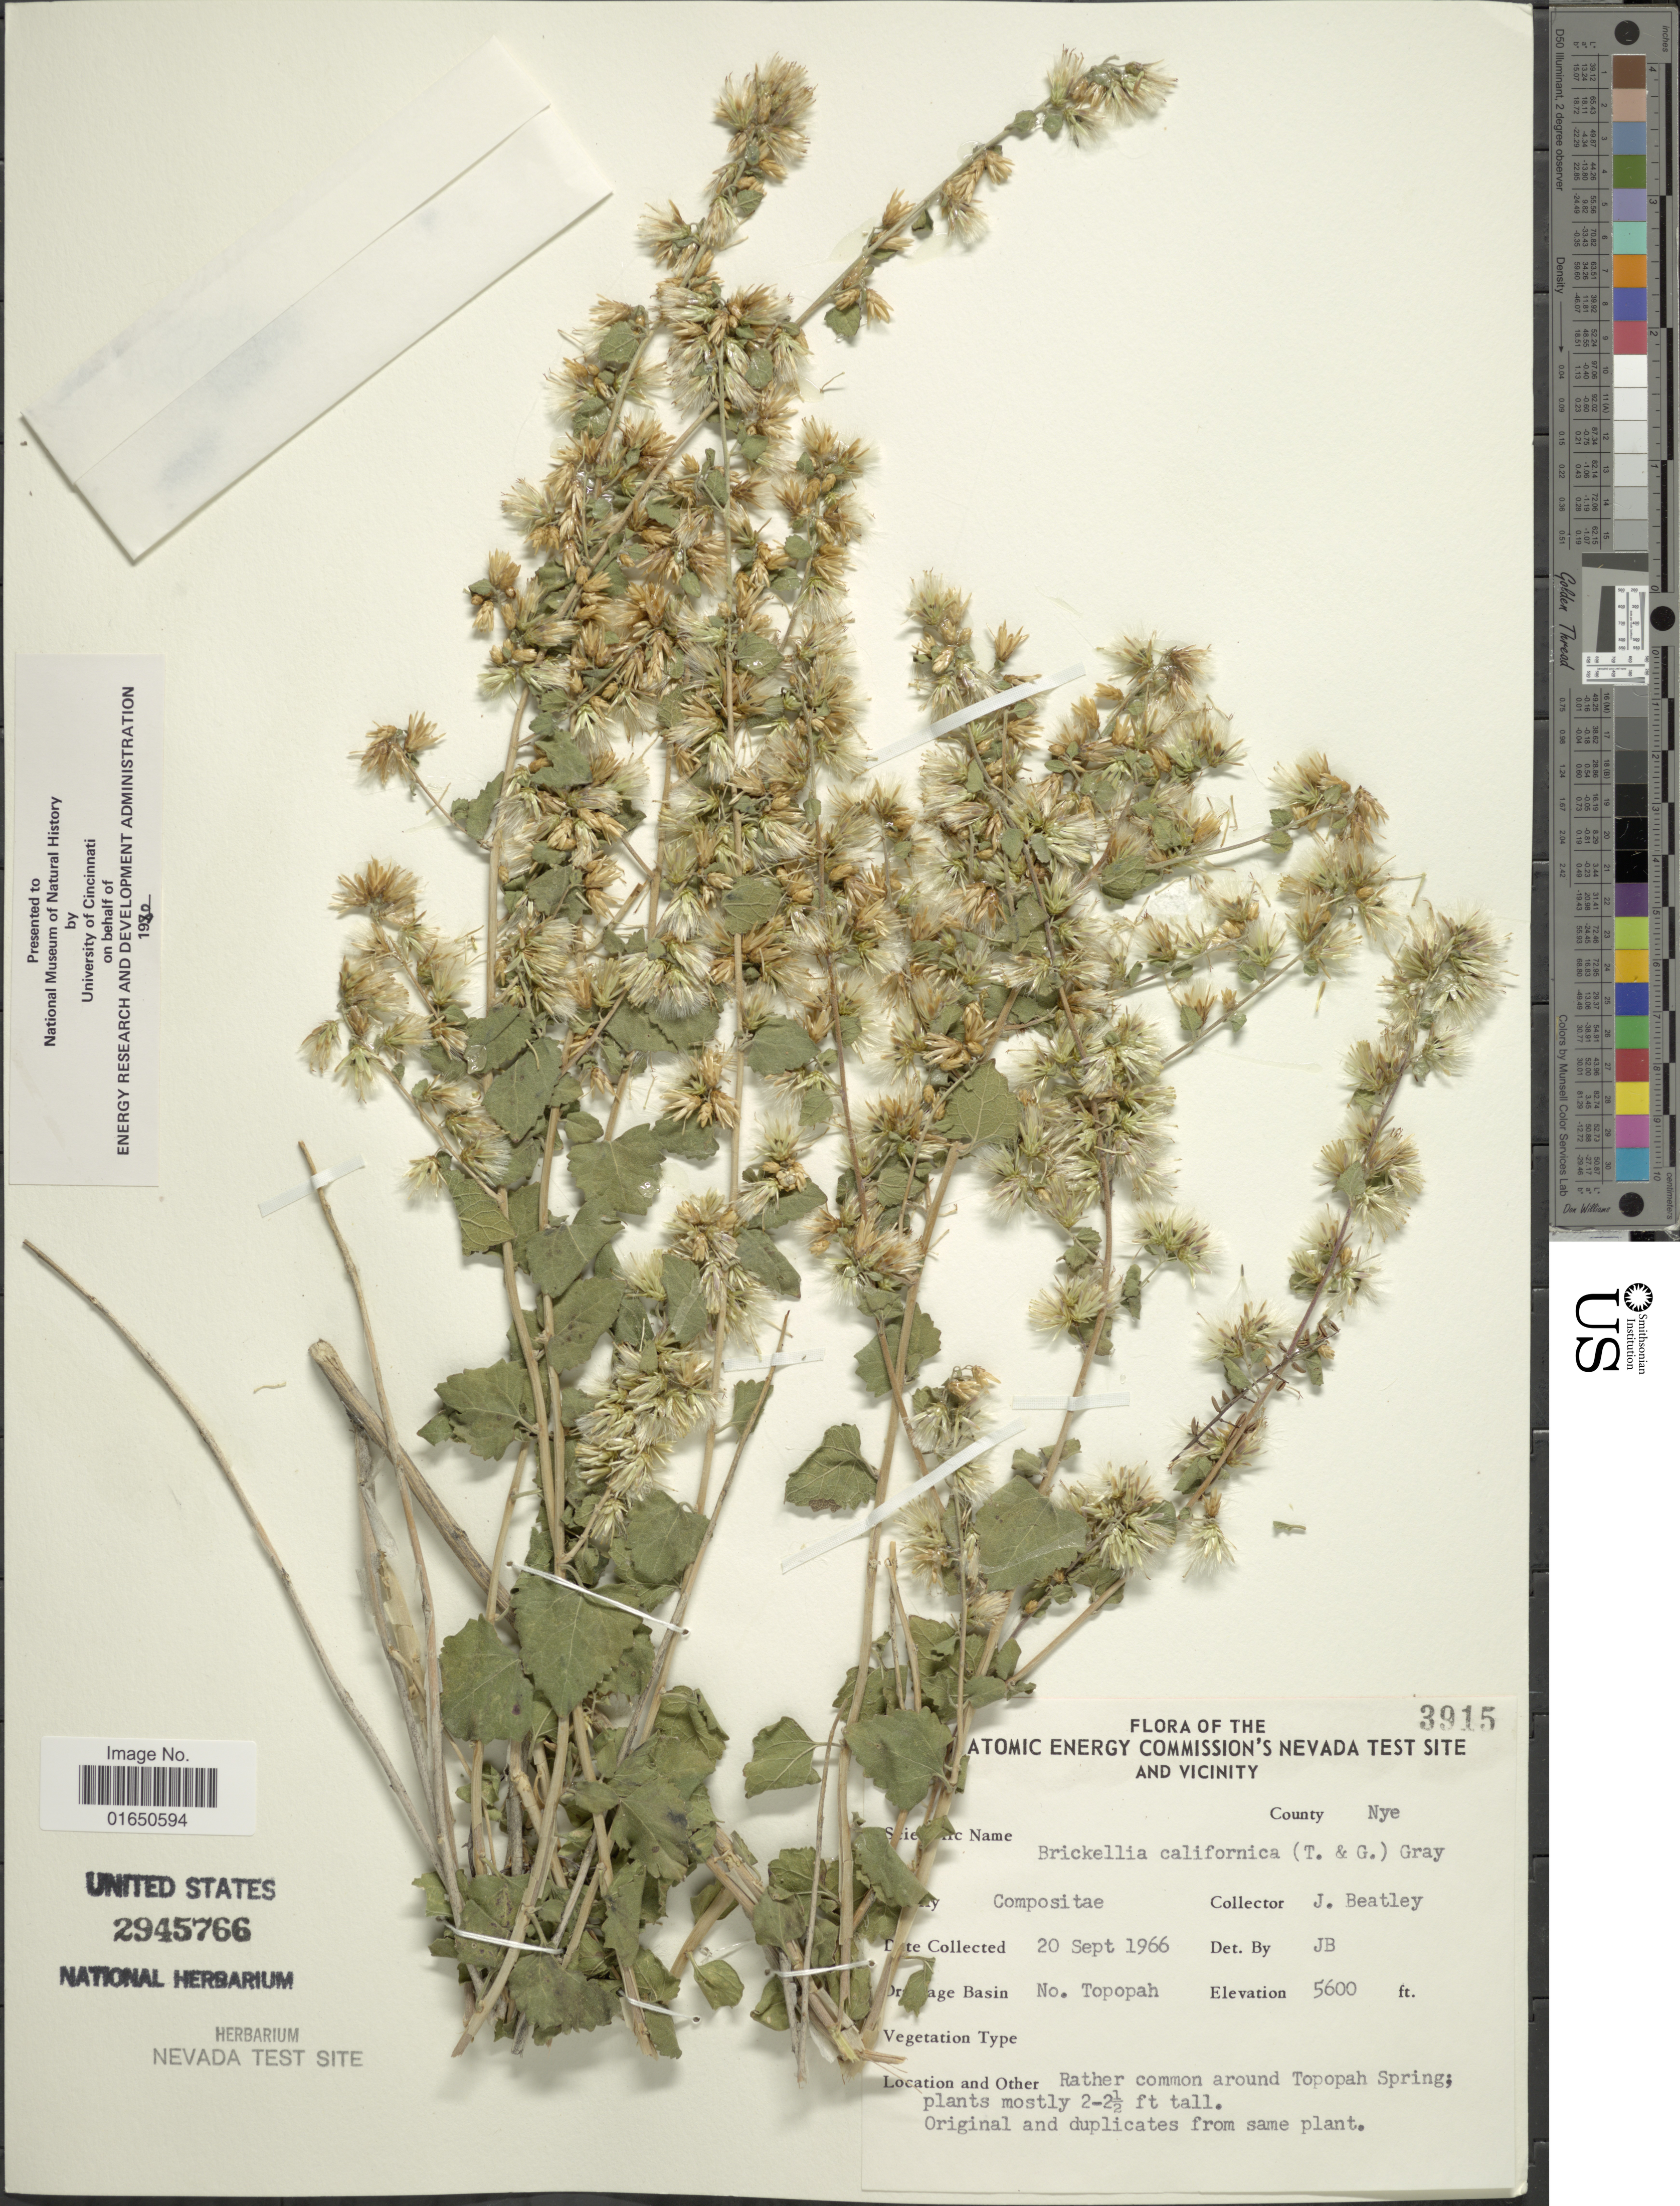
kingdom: Plantae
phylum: Tracheophyta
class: Magnoliopsida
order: Asterales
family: Asteraceae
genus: Brickellia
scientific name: Brickellia californica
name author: (Torr. & A. Gray) A. Gray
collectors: J. C. Beatley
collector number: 3915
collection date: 1966-09-20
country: United States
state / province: Nevada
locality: U. S. Atomic Energy Commission's Nevada's test site and vicinity. County Nye. Drainage Basin No. Topopah. Around Topopah Spring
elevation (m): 1707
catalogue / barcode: US 2945766